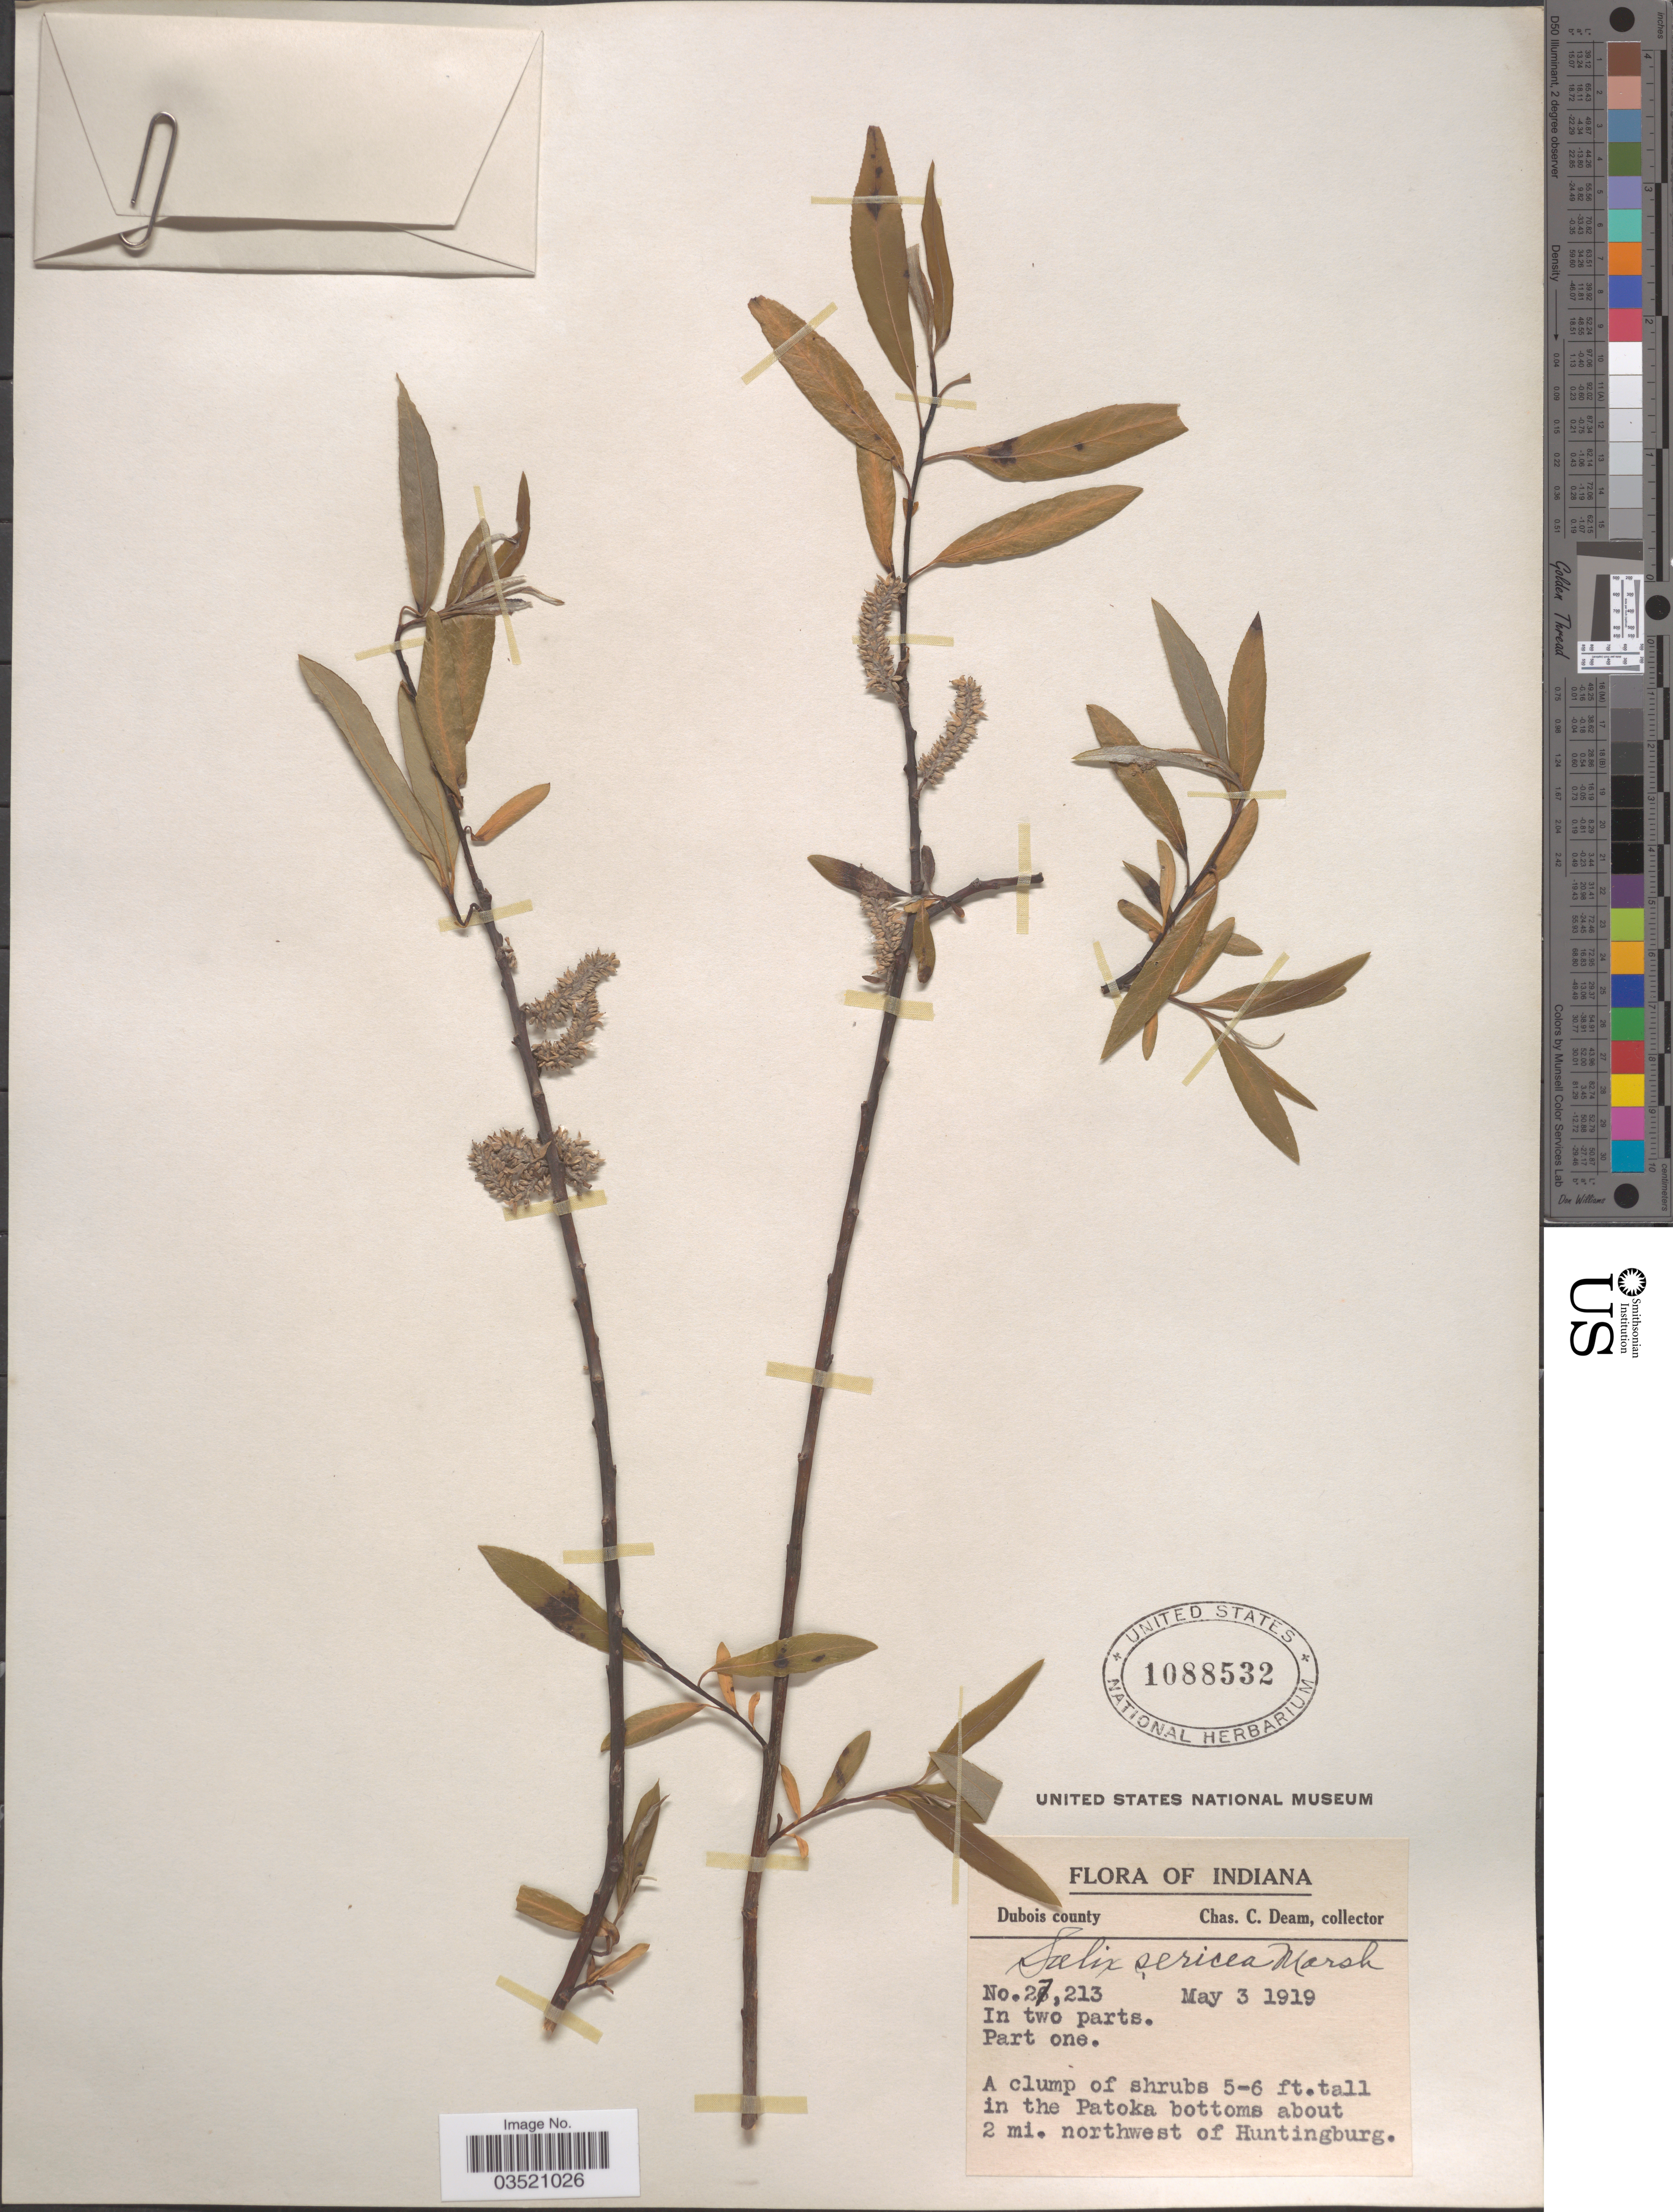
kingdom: Plantae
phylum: Tracheophyta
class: Magnoliopsida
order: Malpighiales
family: Salicaceae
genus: Salix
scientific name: Salix sericea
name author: Marshall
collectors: C. C. Deam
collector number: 27213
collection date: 1919-05-03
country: United States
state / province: Indiana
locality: Dubois County. In the Patoka bottoms about 2 mi. northwest of Huntingburg.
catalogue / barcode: US 1088532